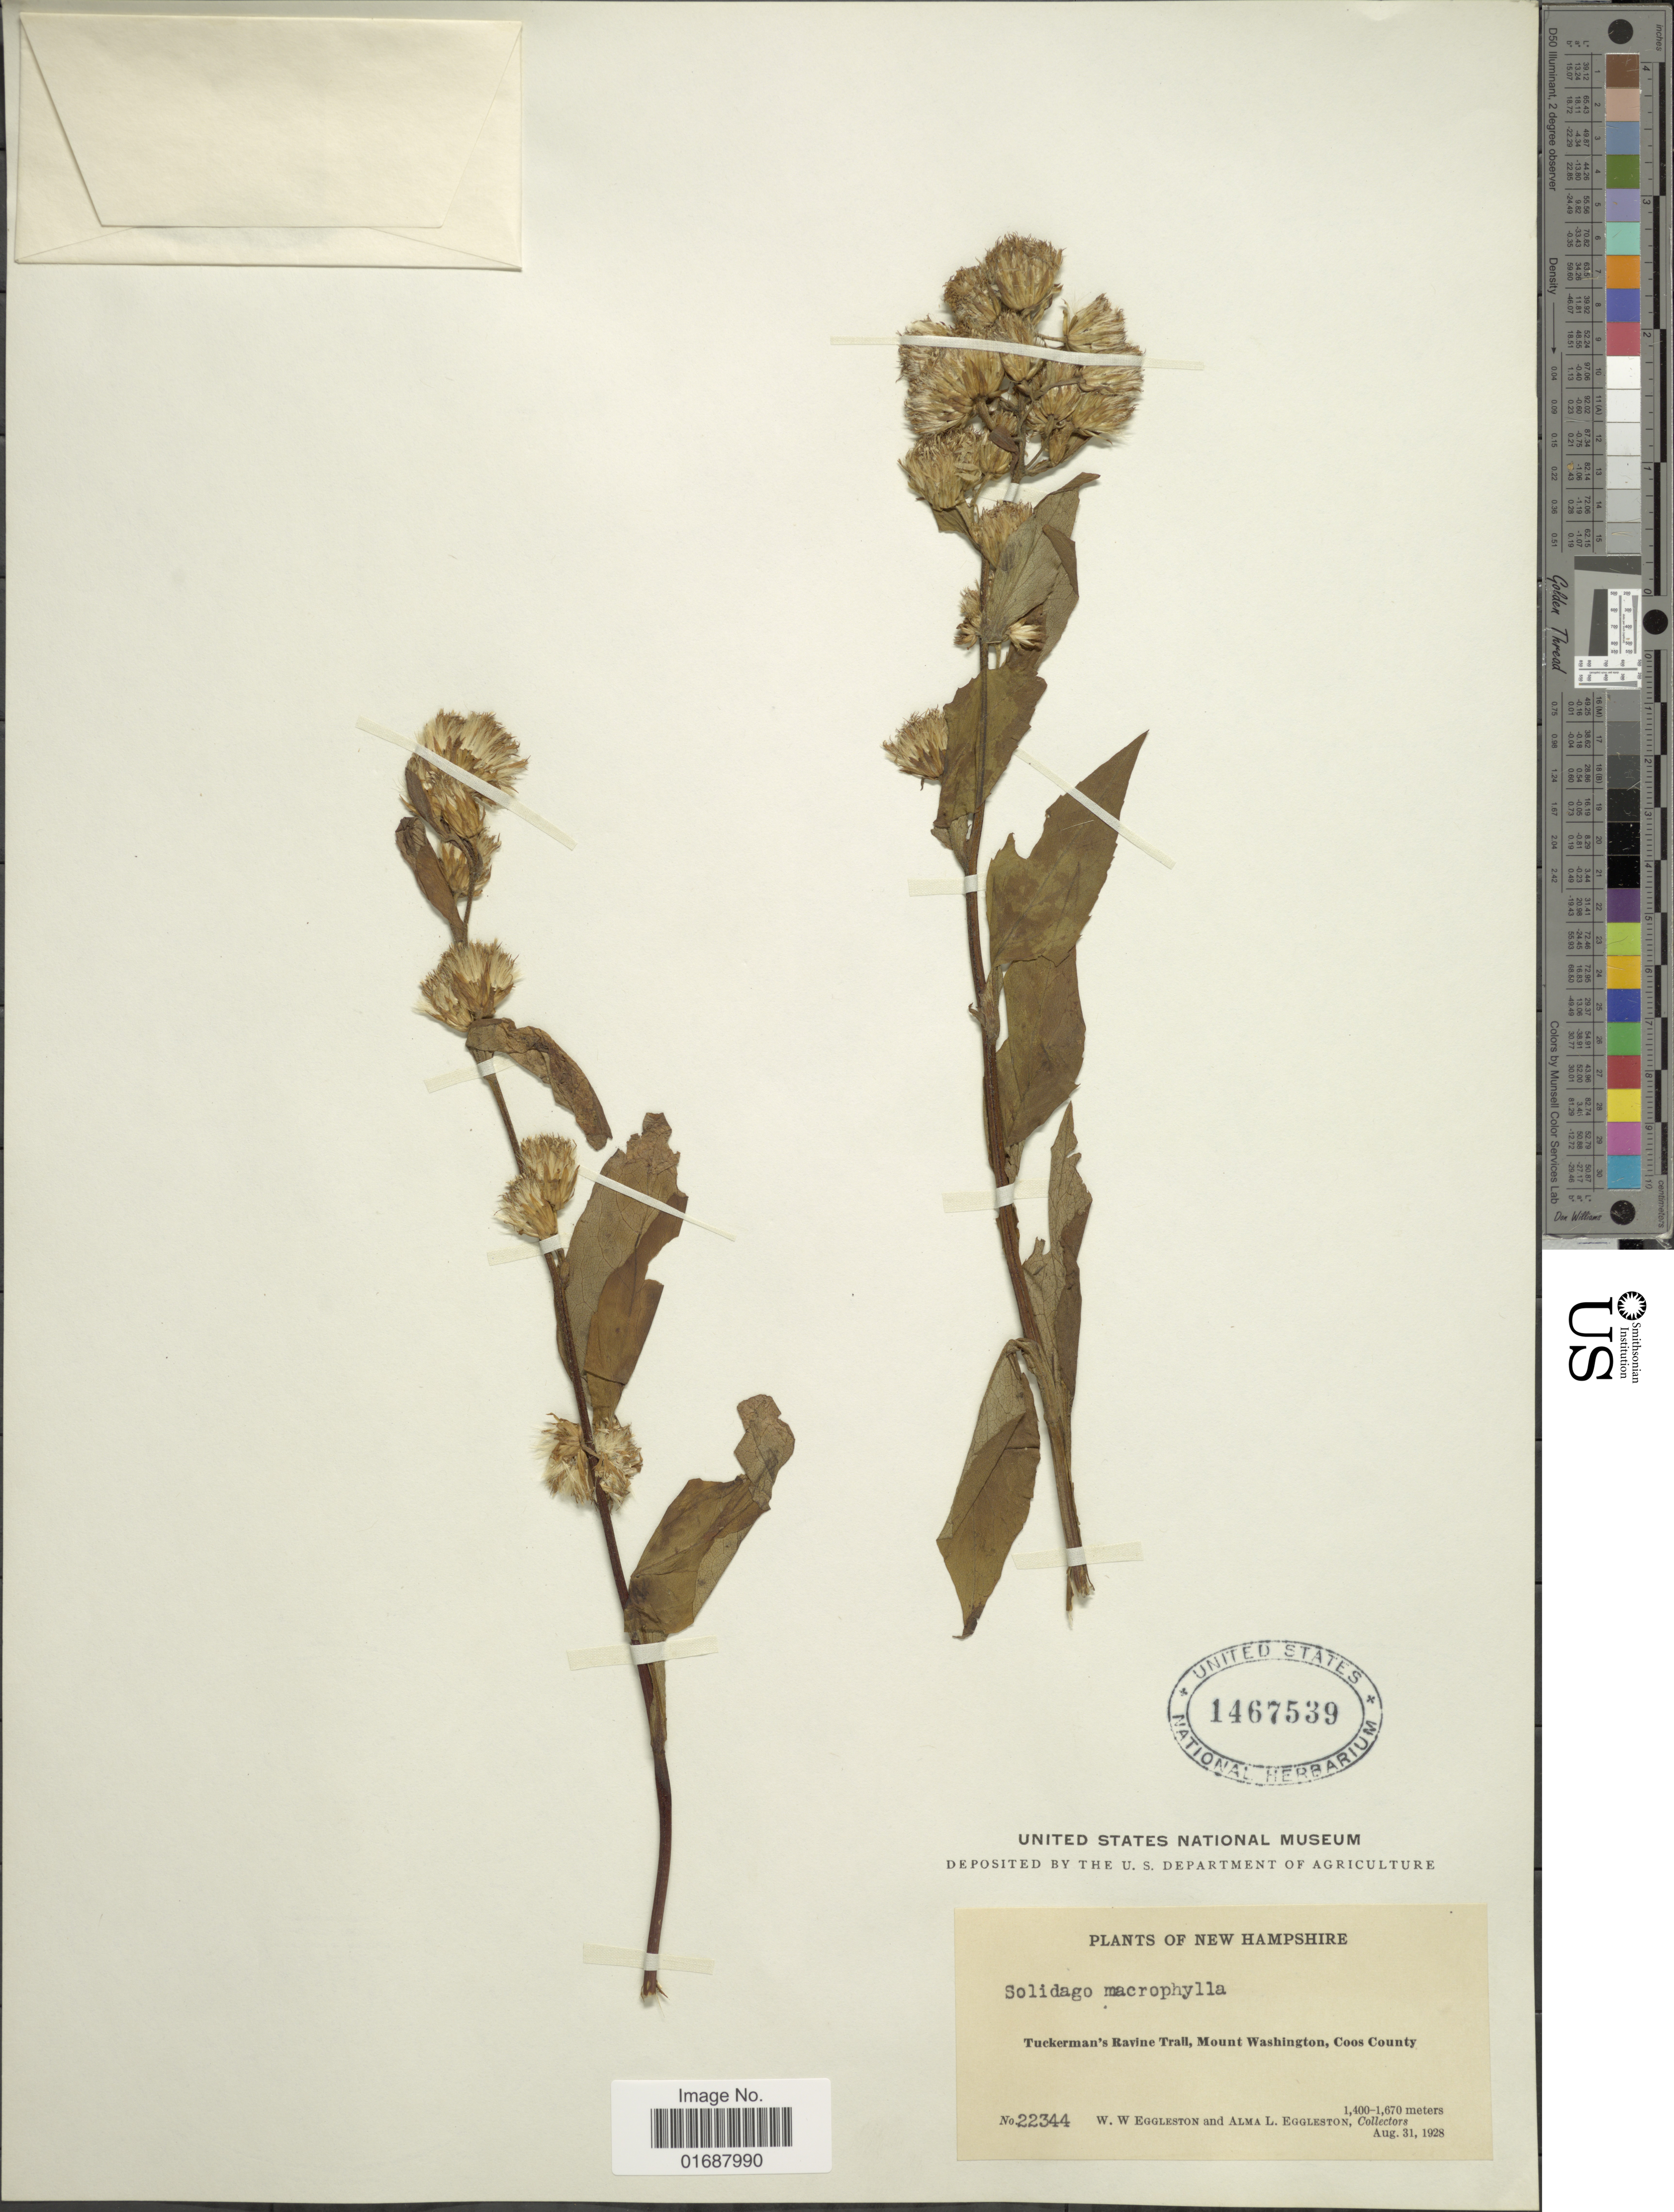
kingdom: Plantae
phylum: Tracheophyta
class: Magnoliopsida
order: Asterales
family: Asteraceae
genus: Solidago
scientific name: Solidago macrophylla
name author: Banks ex Pursh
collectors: W. W. Eggleston & A. Eggleston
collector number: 22344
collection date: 1928-08-31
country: United States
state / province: New Hampshire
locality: New Hampshire, Tuckerman's Ravine Trail, Mount Washington, Coos County.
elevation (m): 1400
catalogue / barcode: US 1467539